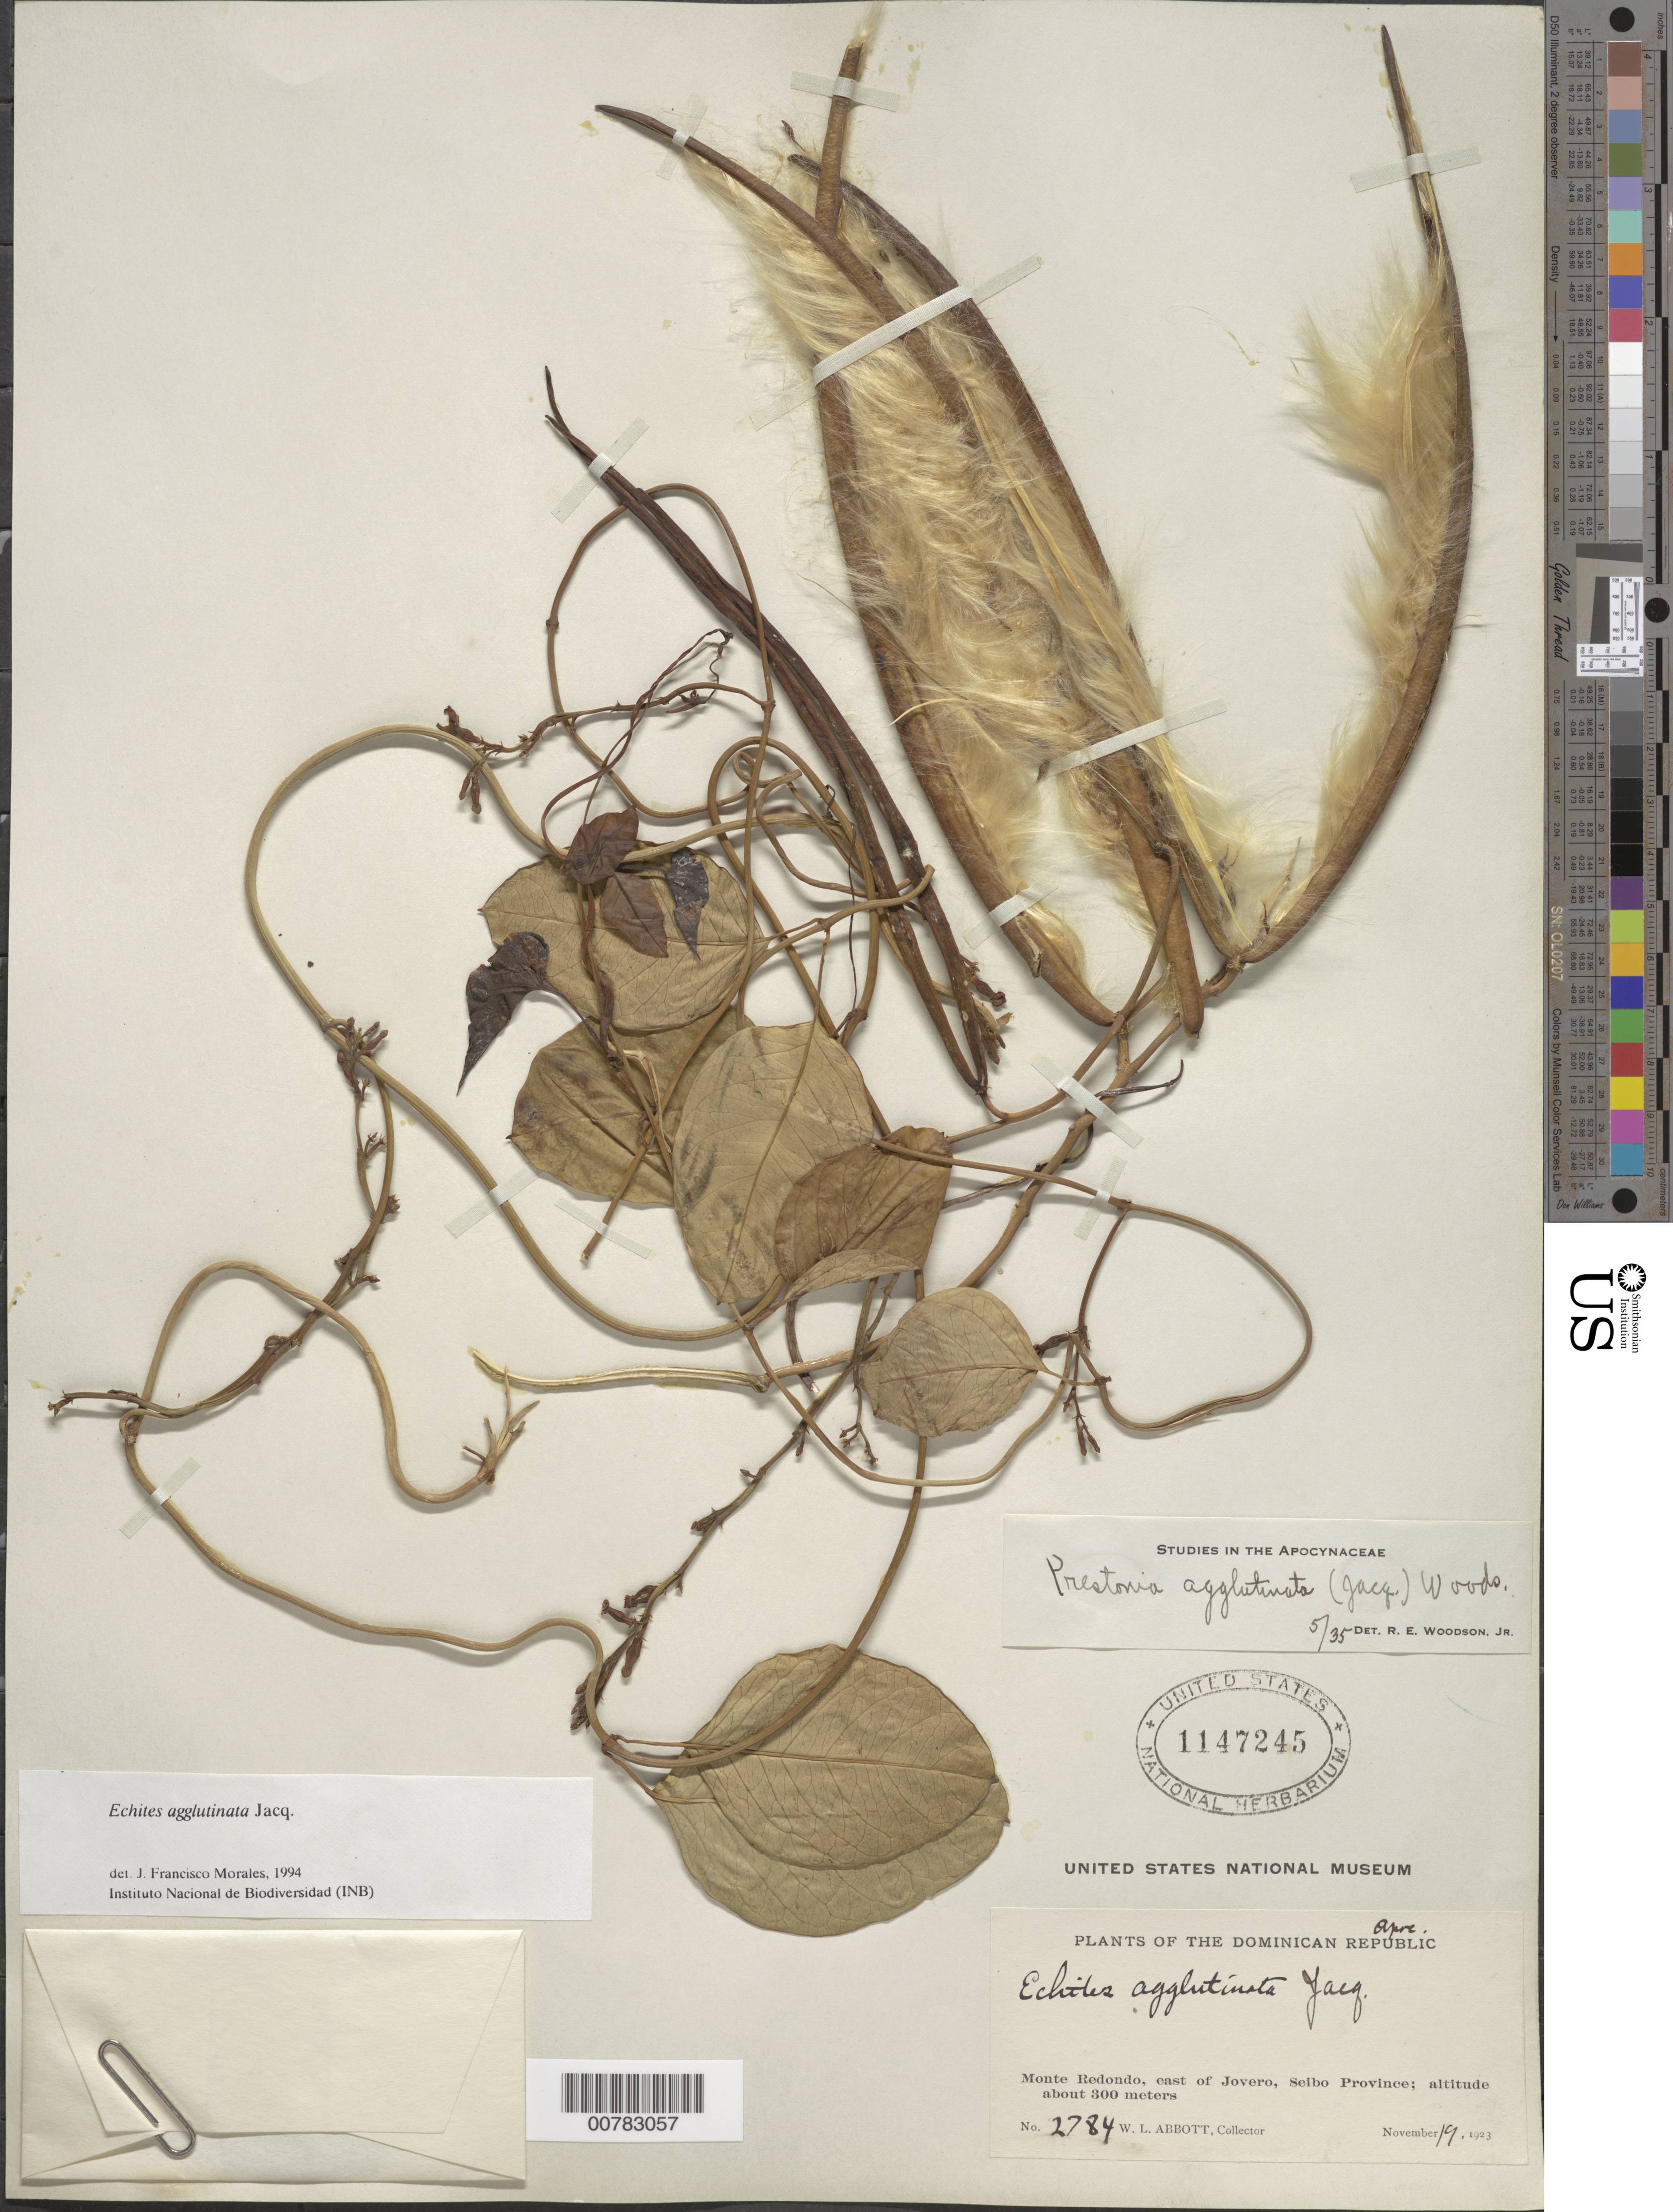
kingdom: Plantae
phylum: Tracheophyta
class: Magnoliopsida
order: Gentianales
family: Apocynaceae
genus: Echites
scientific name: Echites agglutinatus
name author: Jacq.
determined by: Morales, J. F.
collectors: W. L. Abbott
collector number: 2784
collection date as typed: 19 Nov 1923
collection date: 1923-11-19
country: Dominican Republic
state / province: El Seibo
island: Hispaniola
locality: Monte Redondo, east of Jovero.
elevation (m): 300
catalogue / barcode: US 1147245